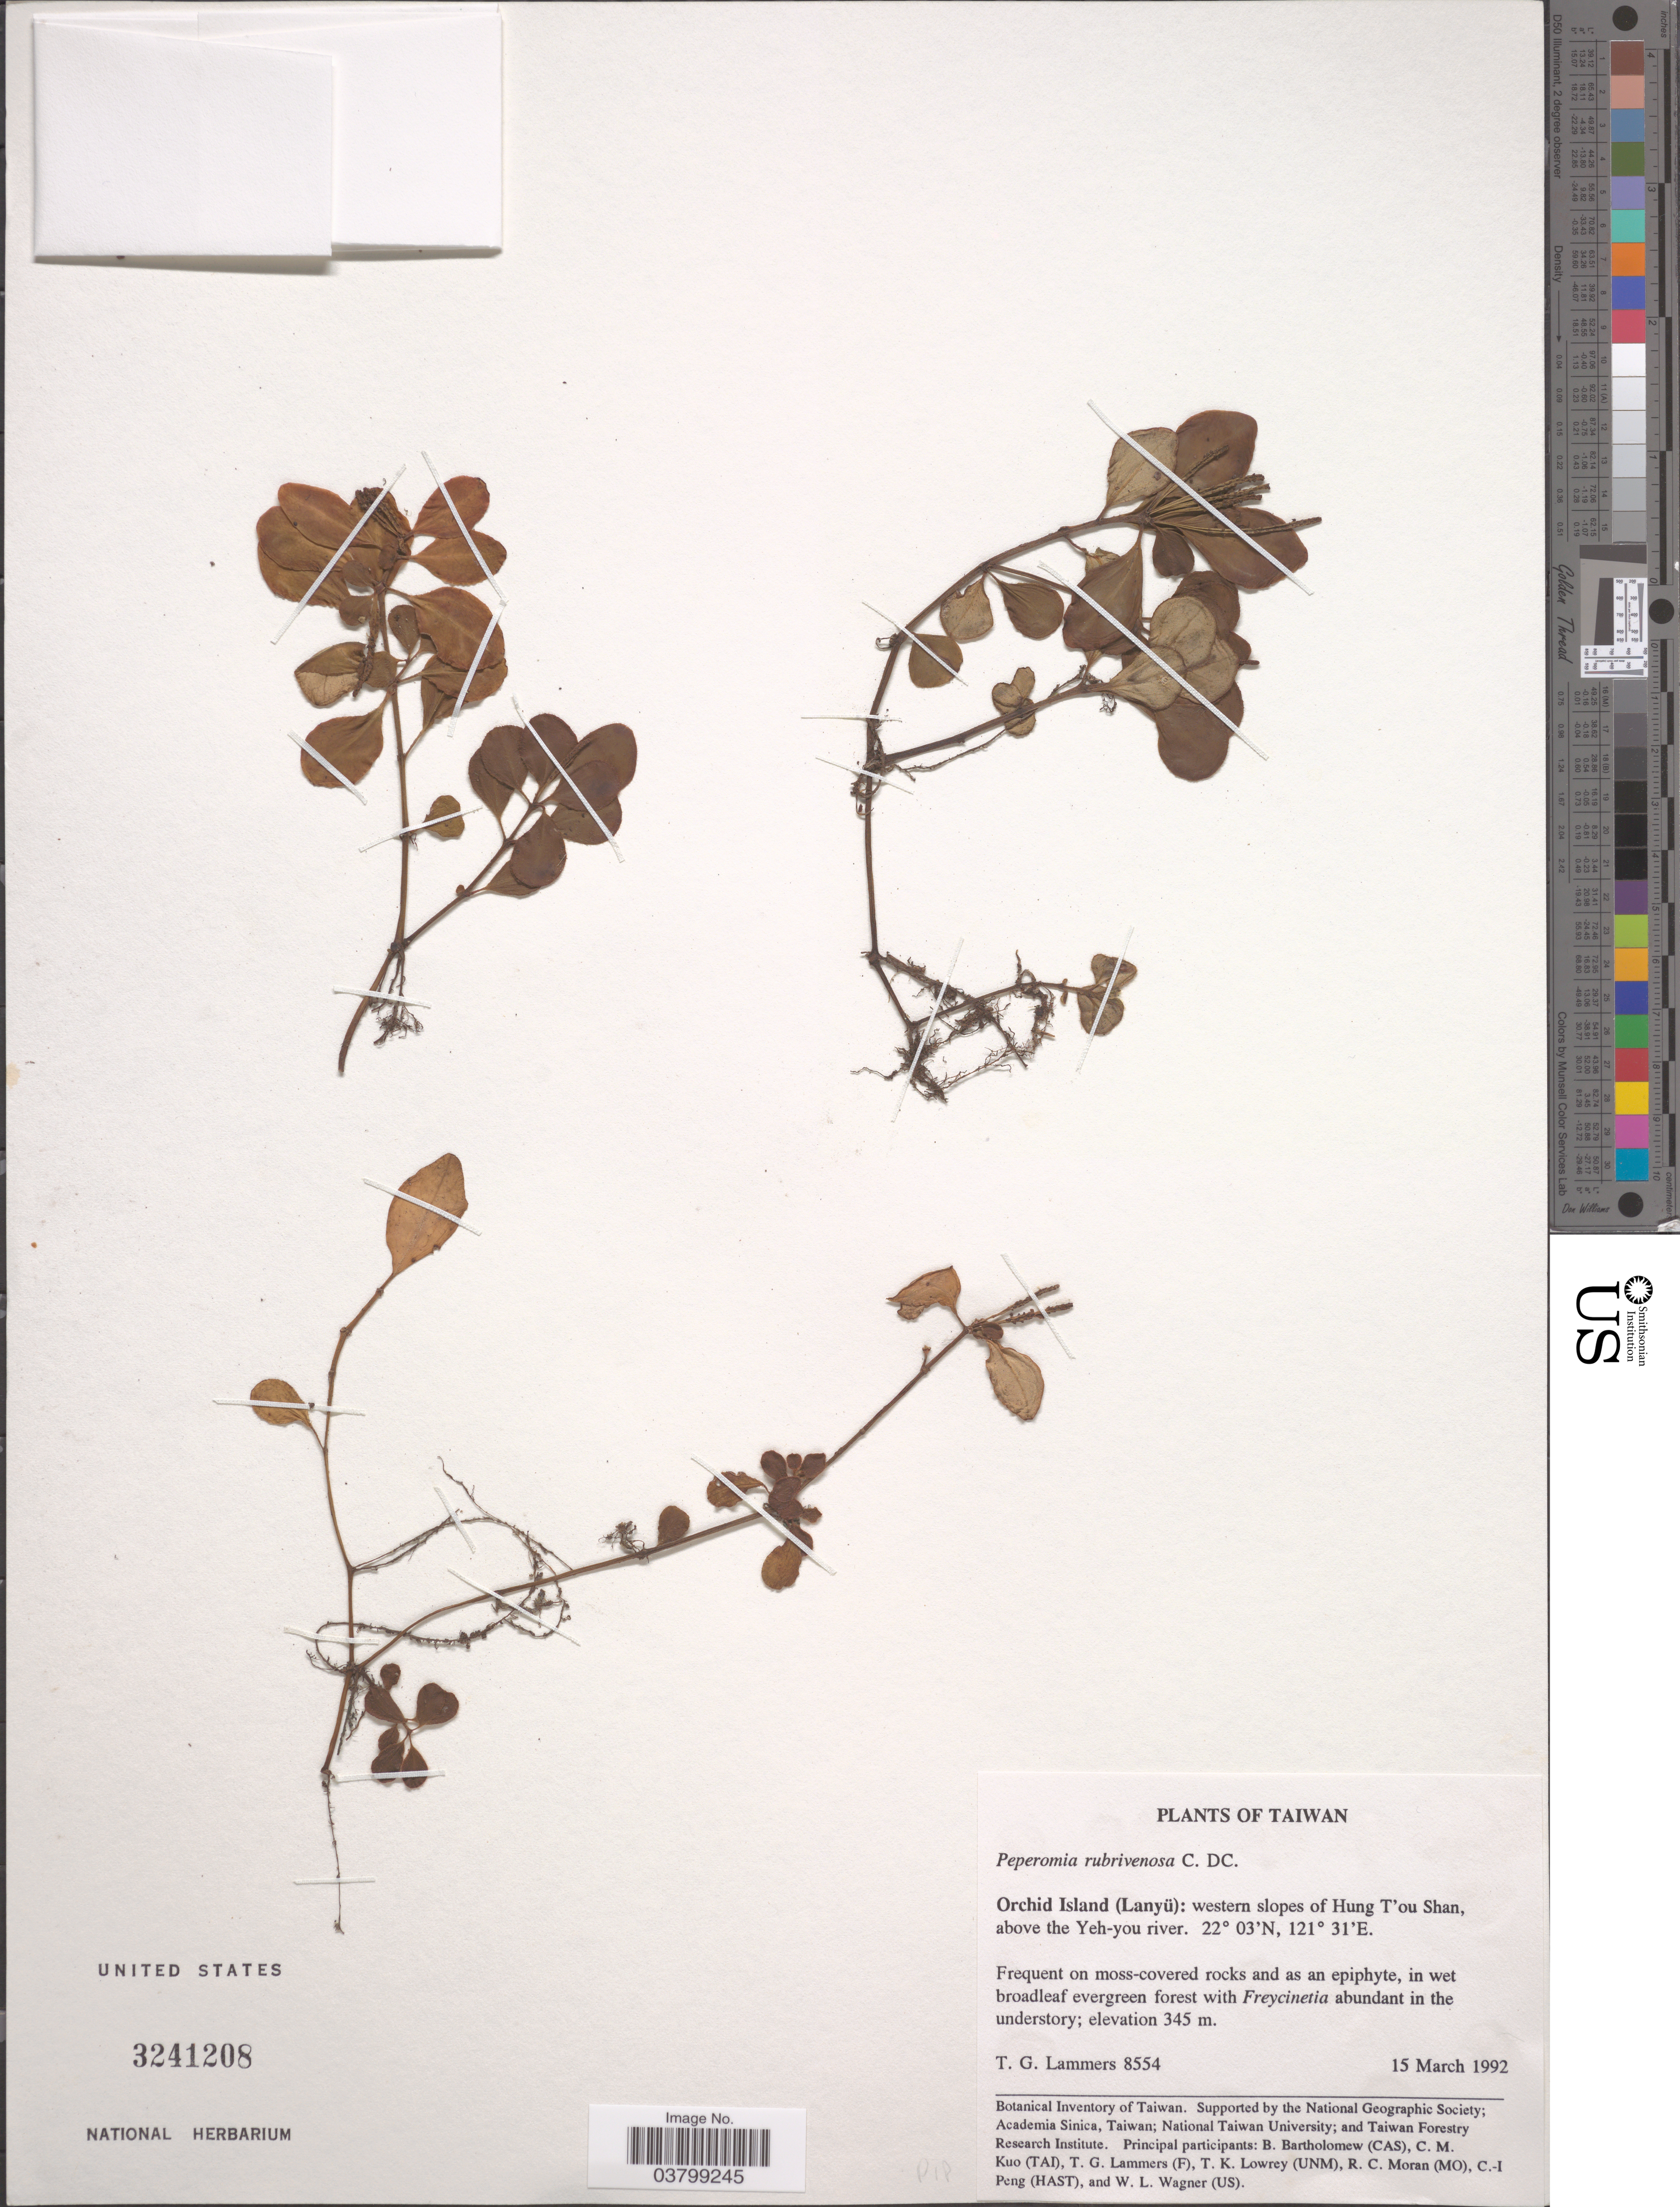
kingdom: Plantae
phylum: Tracheophyta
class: Magnoliopsida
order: Piperales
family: Piperaceae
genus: Peperomia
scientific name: Peperomia tetraphylla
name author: (G. Forst.) Hook. & Arn.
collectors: T. Lammers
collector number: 8554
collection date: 1992-03-15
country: Taiwan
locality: Orchid Island (Lanyü): western slopes of Hung T'ou Shan, above the Yeh-you river.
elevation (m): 345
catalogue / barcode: US 3241208